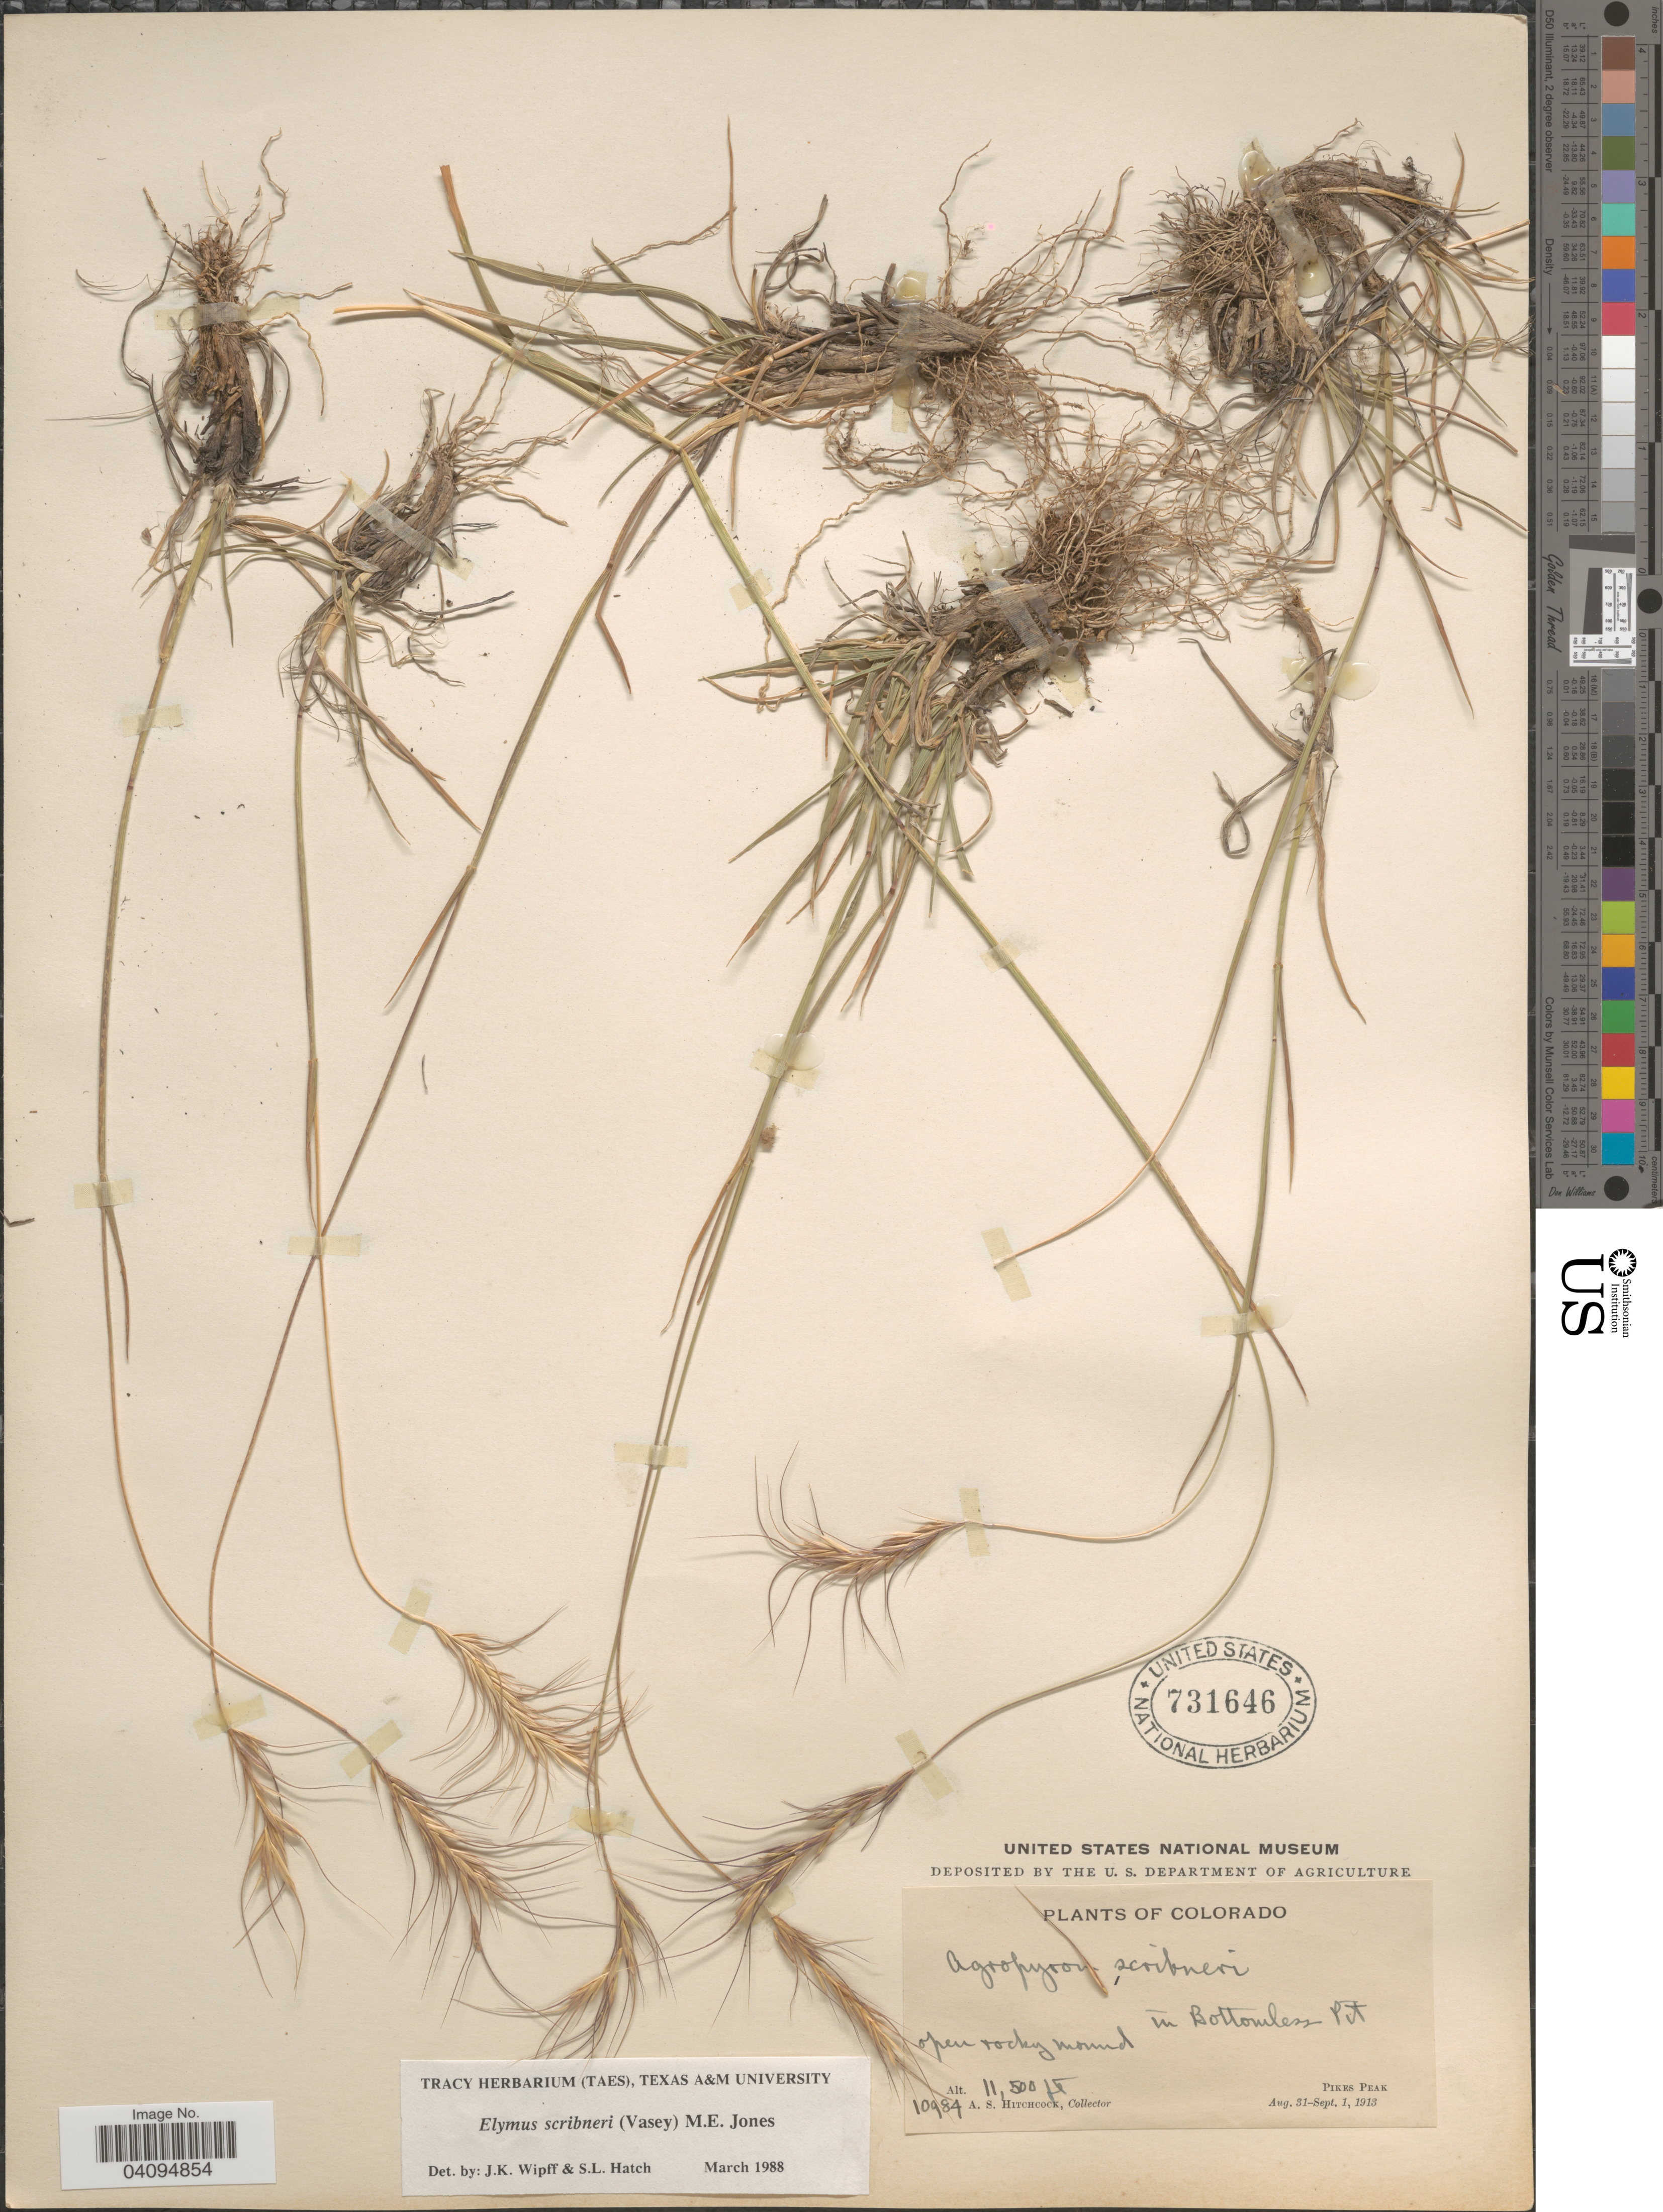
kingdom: Plantae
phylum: Tracheophyta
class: Liliopsida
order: Poales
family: Poaceae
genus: Elymus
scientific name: Elymus scribneri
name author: (Vasey) M.E. Jones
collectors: A. S. Hitchcock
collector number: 10984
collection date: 1913-08-31/1913-09-01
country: United States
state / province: Colorado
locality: In Bottomless Pit. Open rocky ground. Pikes Peak.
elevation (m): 3505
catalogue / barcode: US 731646